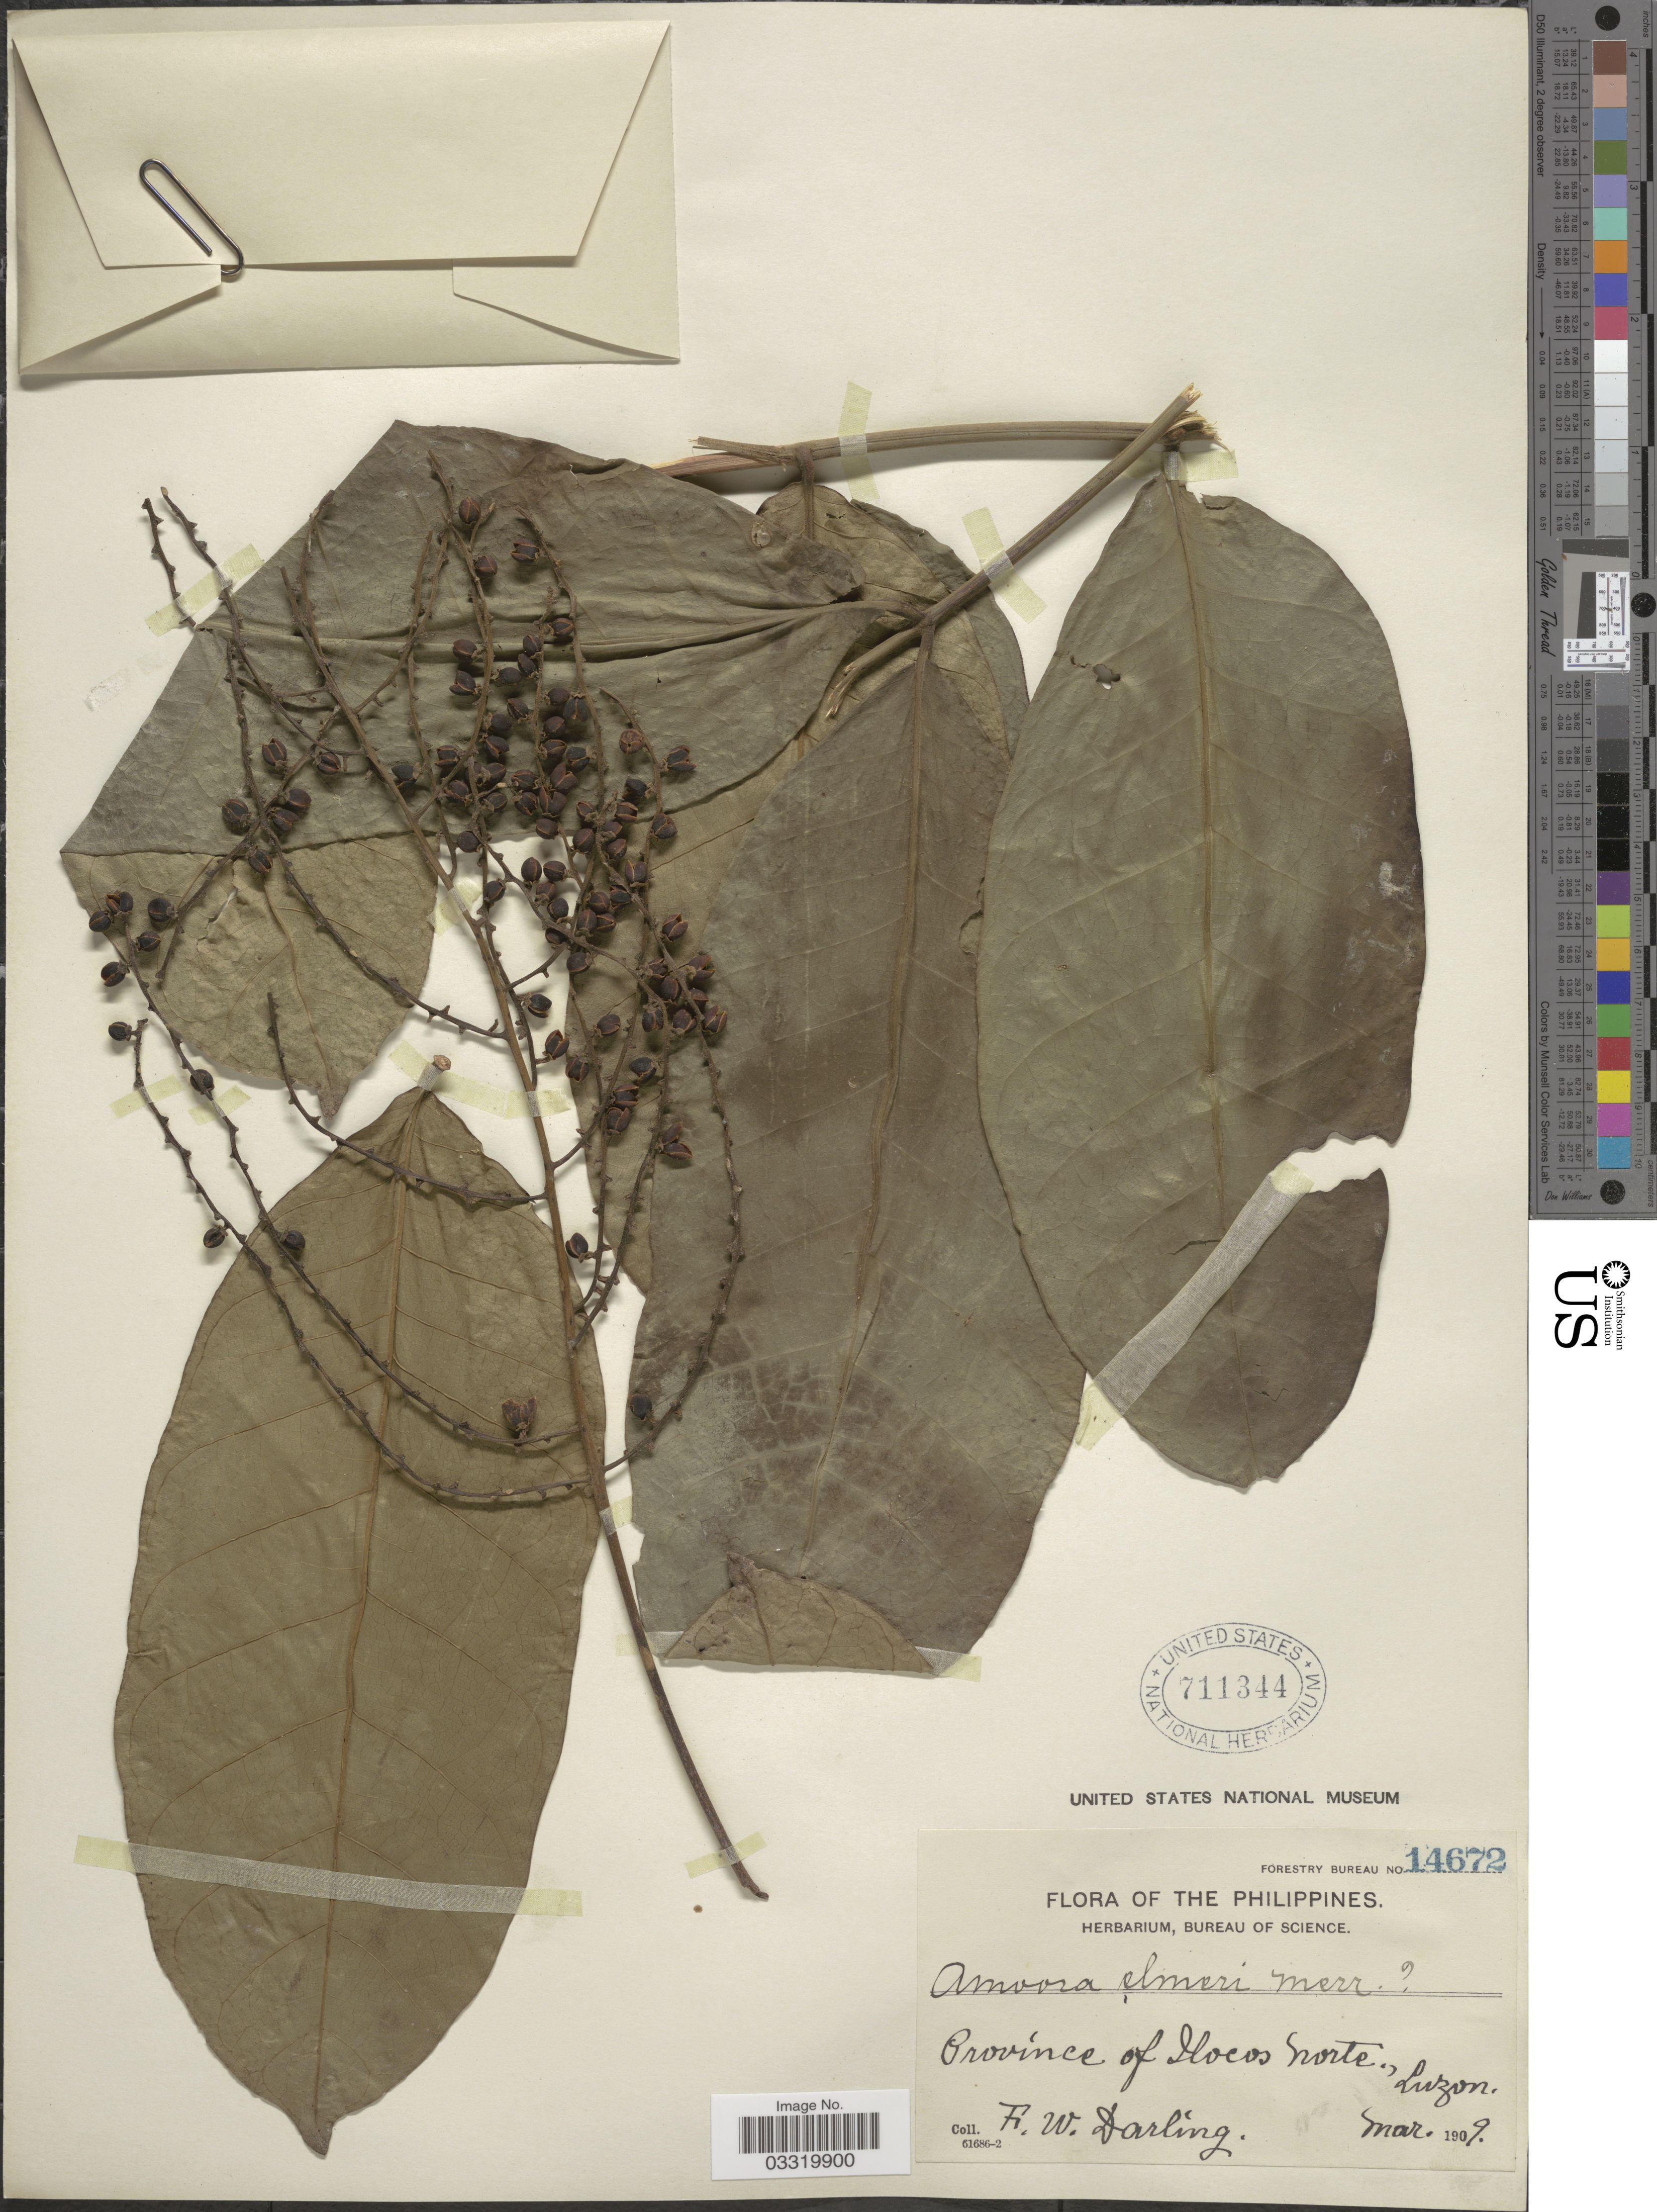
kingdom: Plantae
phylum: Tracheophyta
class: Magnoliopsida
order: Sapindales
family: Meliaceae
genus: Aphanamixis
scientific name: Aphanamixis polystachya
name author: (Wall.) R. Parker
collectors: F. Darling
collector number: Forestry Bureau 14672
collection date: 1909-03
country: Philippines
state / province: Ilocos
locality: Province of Ilocos norte, Luzon.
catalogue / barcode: US 711344